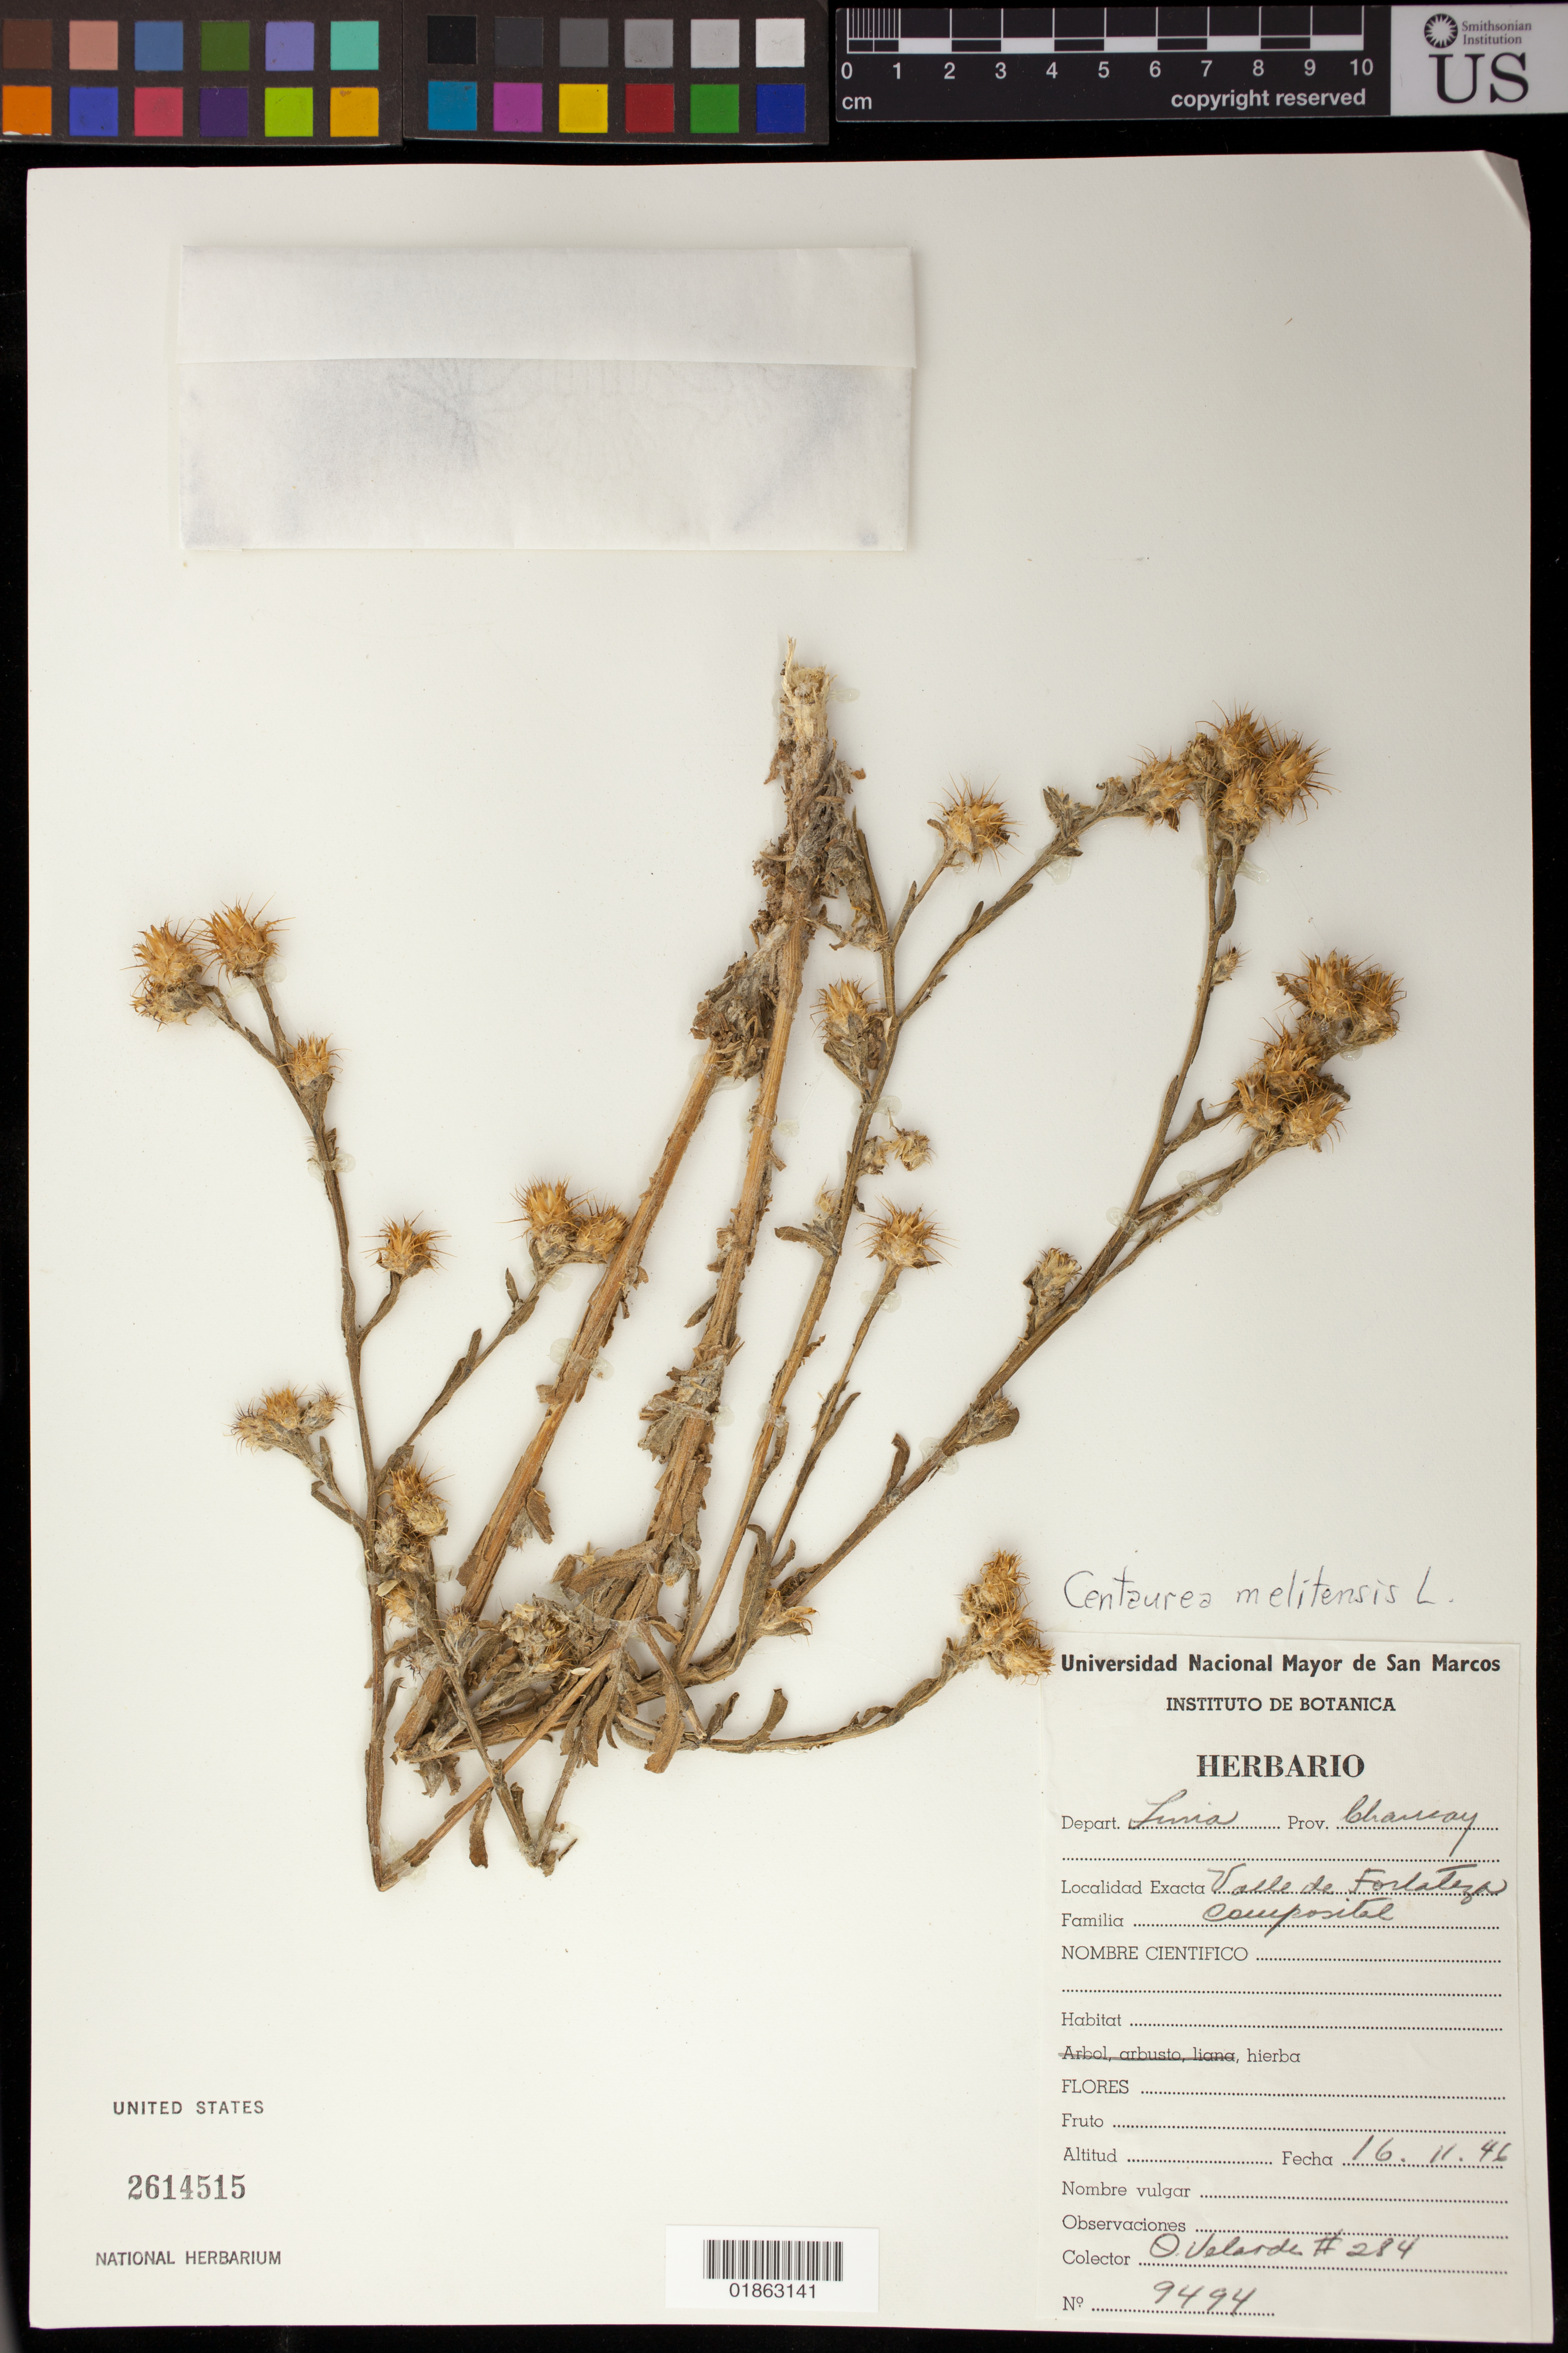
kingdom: Plantae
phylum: Tracheophyta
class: Magnoliopsida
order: Asterales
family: Asteraceae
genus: Centaurea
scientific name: Centaurea melitensis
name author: L.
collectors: O. Velarde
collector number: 284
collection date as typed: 16.11.46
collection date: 1946-11-16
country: Peru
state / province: Lima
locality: Prov. Chancay, Valle de Fortaleza.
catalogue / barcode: US 2614515